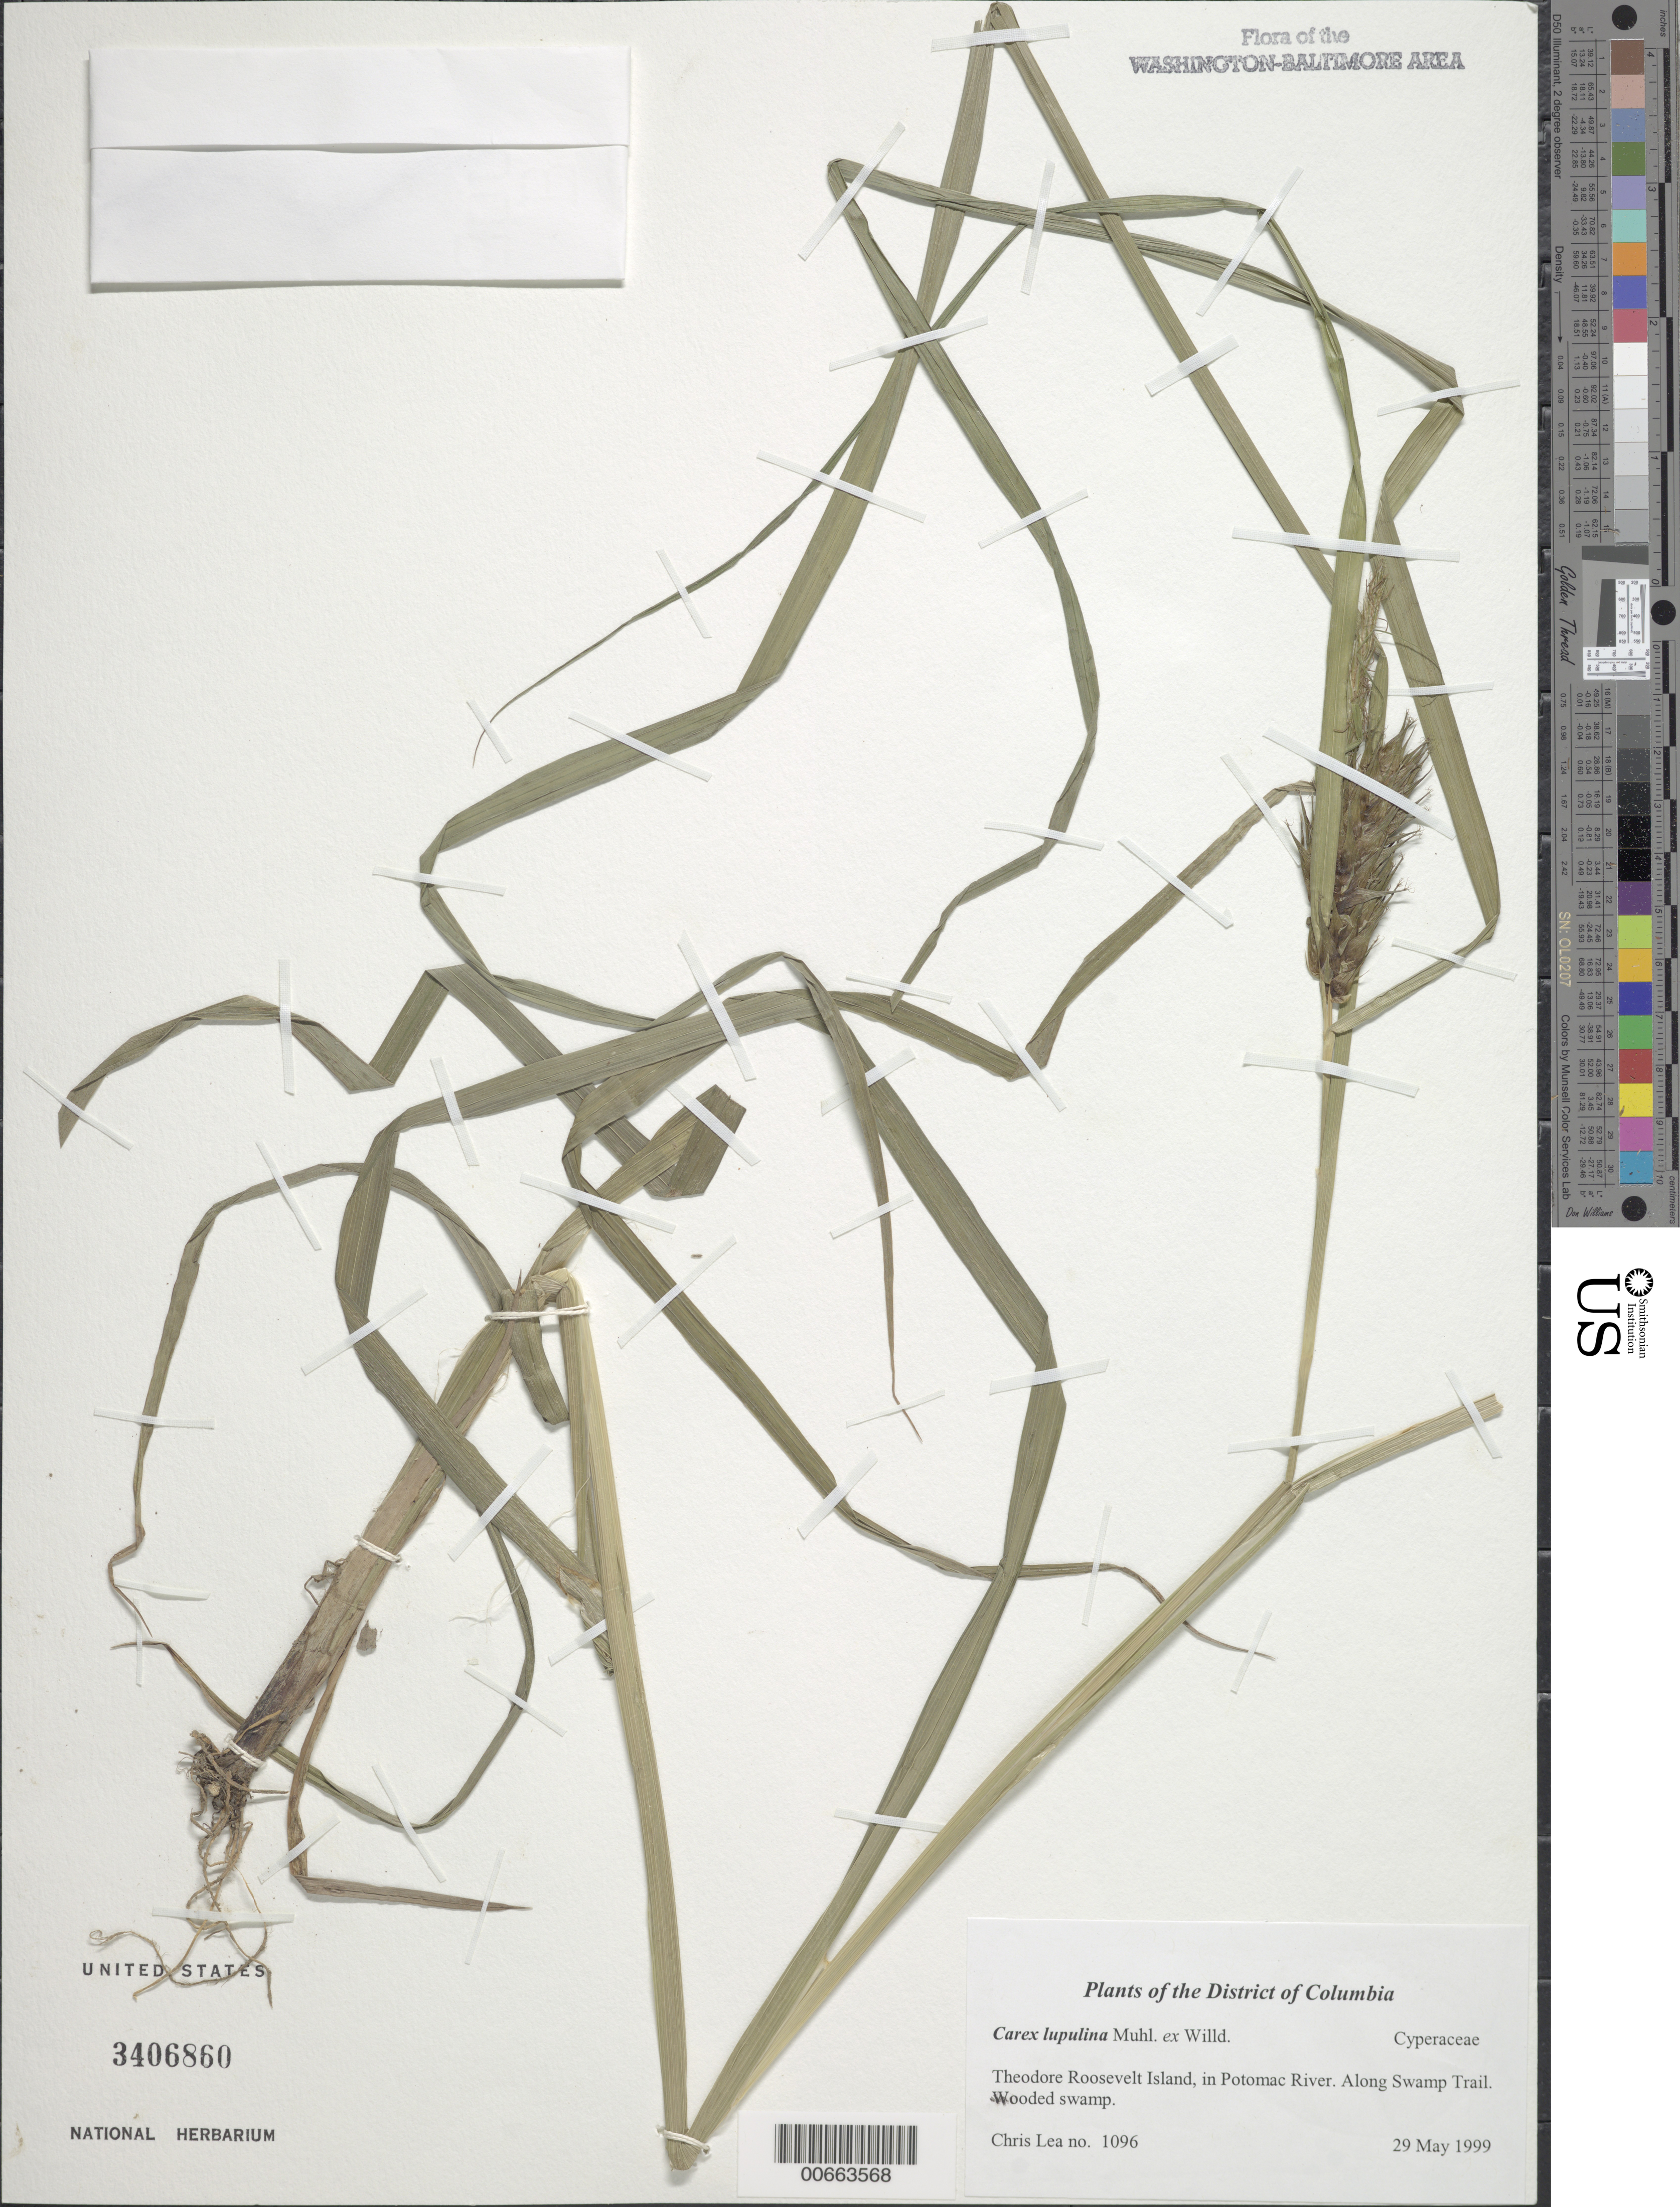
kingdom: Plantae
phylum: Tracheophyta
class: Liliopsida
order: Poales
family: Cyperaceae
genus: Carex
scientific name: Carex lupulina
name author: Muhl. ex Willd.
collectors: C. Lea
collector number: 1096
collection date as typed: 29 May 1999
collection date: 1999-05-29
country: United States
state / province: District of Columbia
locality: Theodore Roosevelt Island. Along Swamp Trail.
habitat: Wooded swamp.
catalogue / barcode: US 3406860